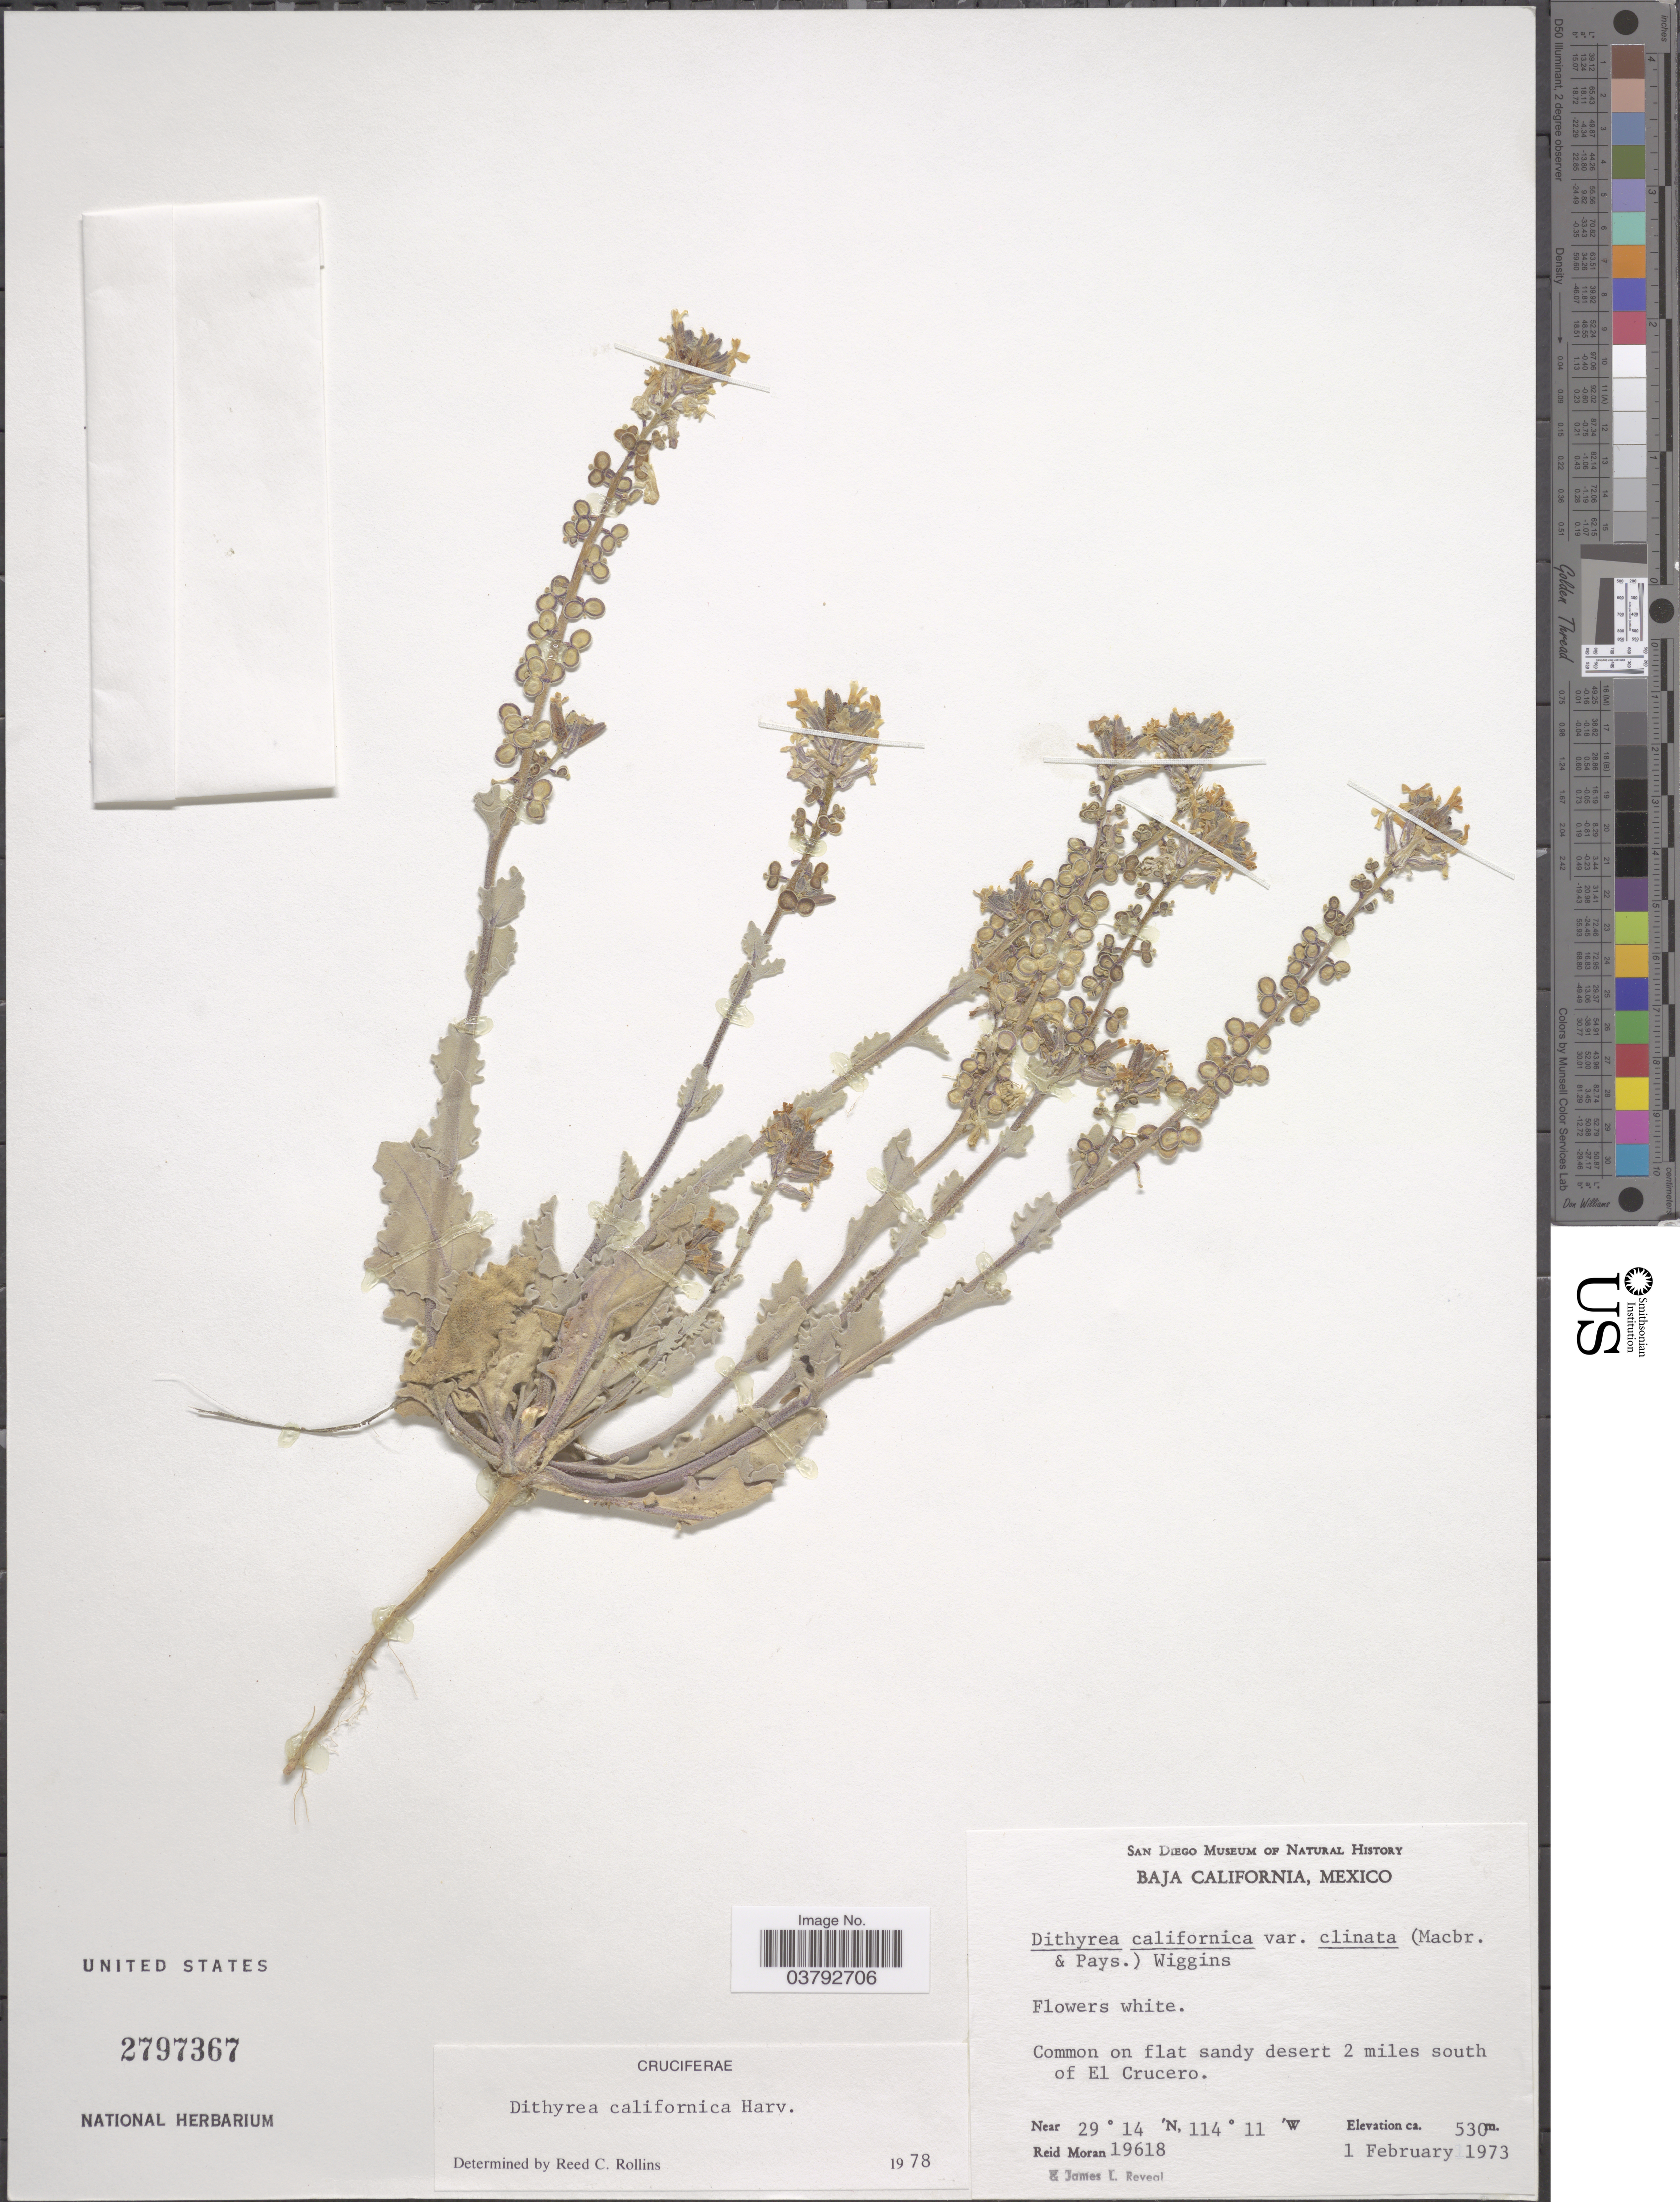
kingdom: Plantae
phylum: Tracheophyta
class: Magnoliopsida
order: Brassicales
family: Brassicaceae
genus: Dithyrea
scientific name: Dithyrea californica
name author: Harv.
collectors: R. Moran & J. L. Reveal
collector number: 19618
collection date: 1973-02-01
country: Mexico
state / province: Baja California Norte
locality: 2 miles south of El Crucero.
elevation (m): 530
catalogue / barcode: US 2797367